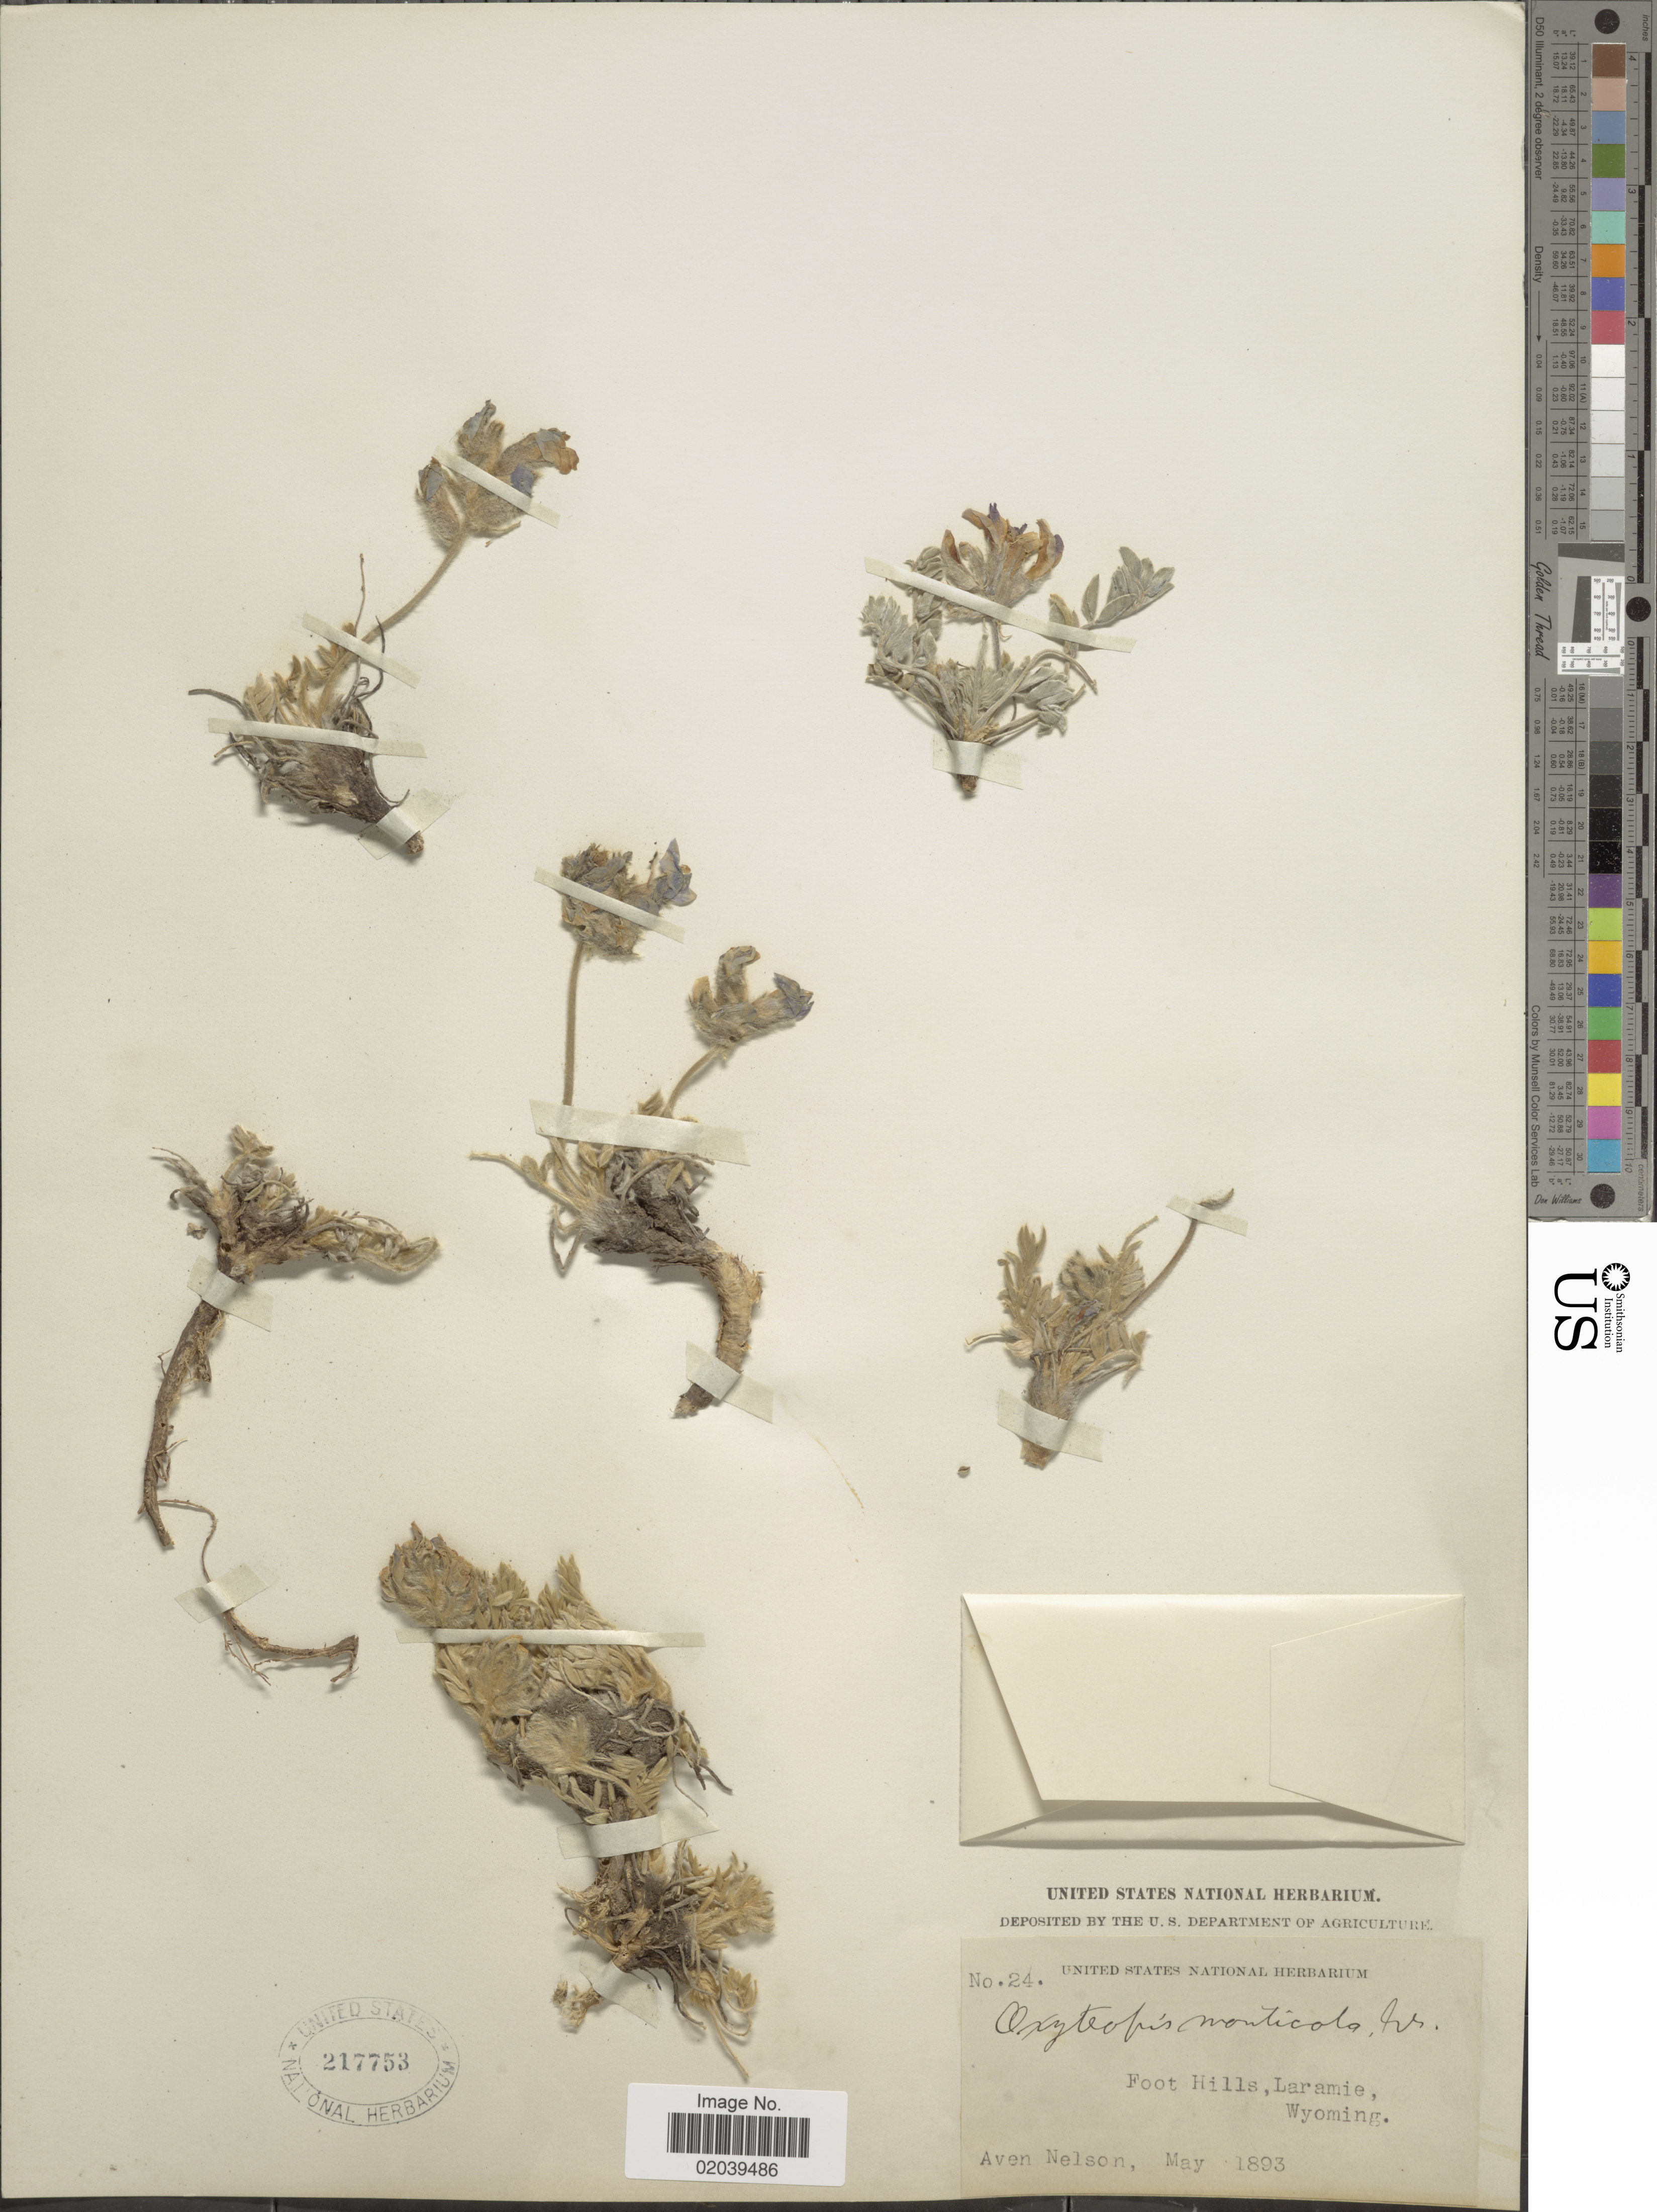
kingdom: Plantae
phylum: Tracheophyta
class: Magnoliopsida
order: Fabales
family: Fabaceae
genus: Oxytropis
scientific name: Oxytropis campestris var. gracilis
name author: (A. Nelson) Barneby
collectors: A. Nelson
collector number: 24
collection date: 1893-05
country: United States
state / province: Wyoming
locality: Foot Hills, Laramie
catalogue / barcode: US 217753